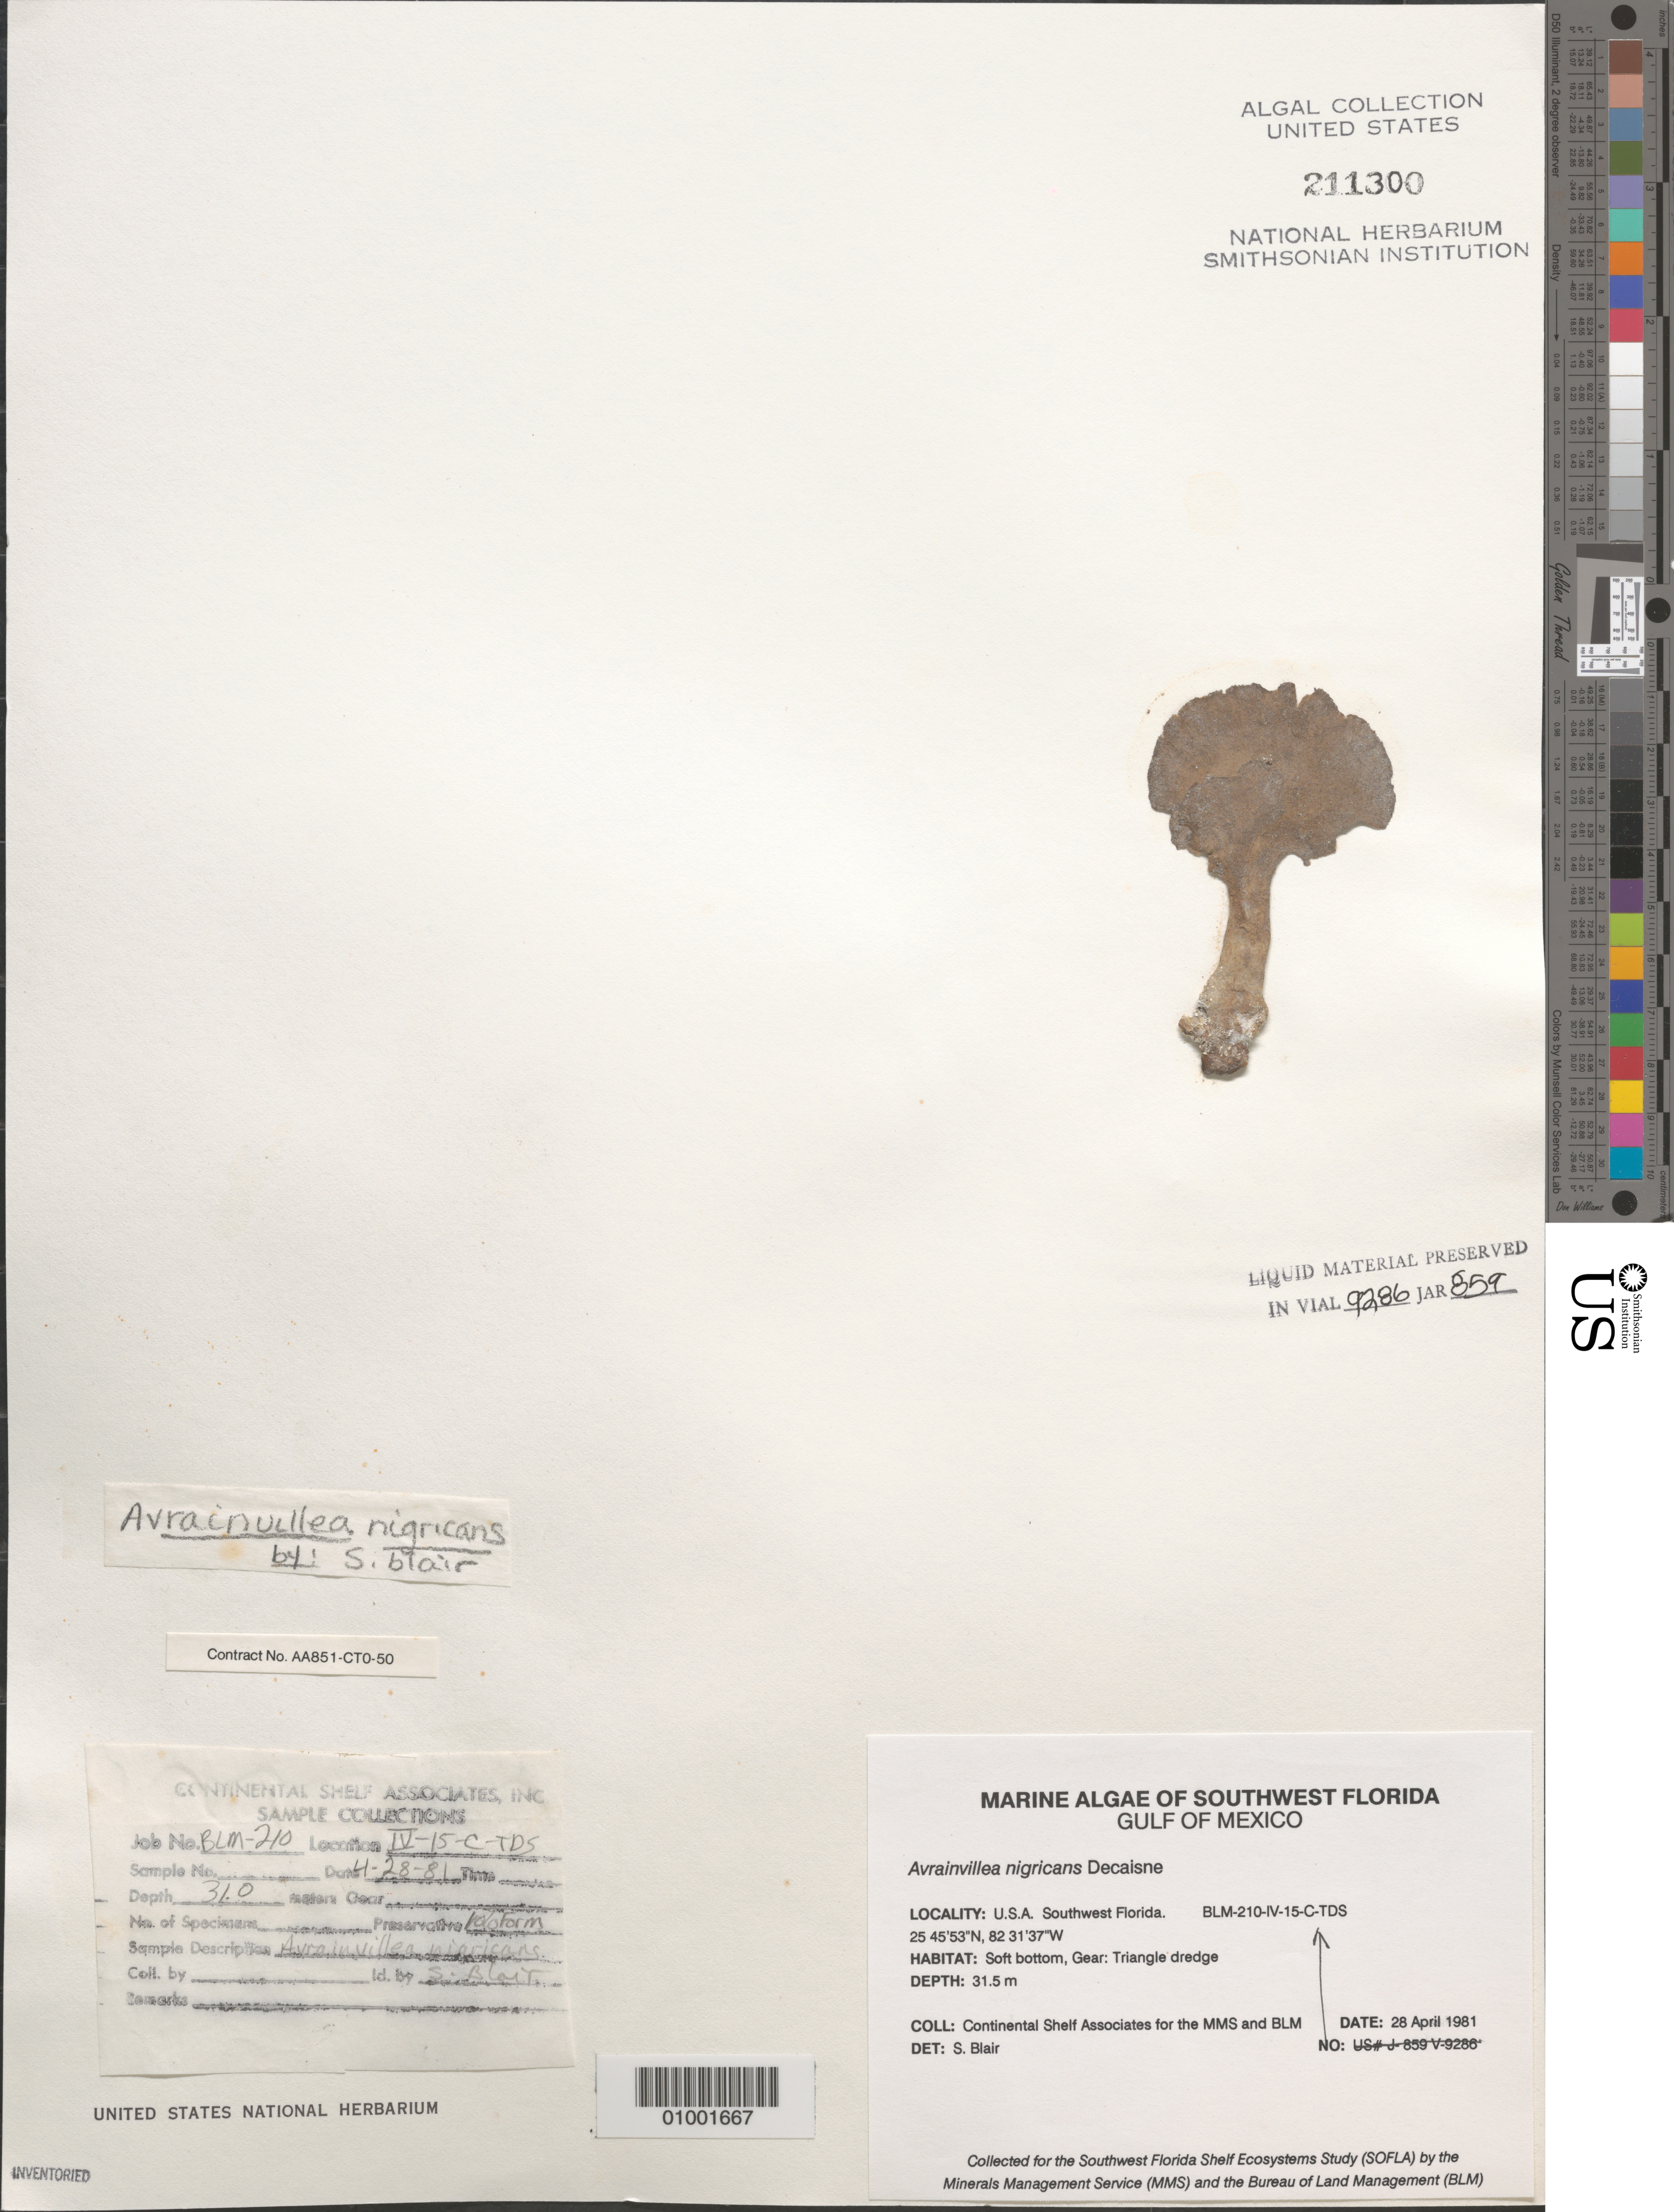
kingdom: Plantae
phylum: Chlorophyta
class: Ulvophyceae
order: Bryopsidales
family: Dichotomosiphonaceae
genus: Avrainvillea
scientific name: Avrainvillea nigricans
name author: Decne.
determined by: Blair, S. M.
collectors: Continental Shelf Associates for the MMS/BLM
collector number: BLM-210-IV-15-C-TDS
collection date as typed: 28 Apr 1981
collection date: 1981-04-28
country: United States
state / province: Florida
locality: Gulf of Mexico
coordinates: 25 45'53"N, 82 31'37"W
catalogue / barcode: US 211300